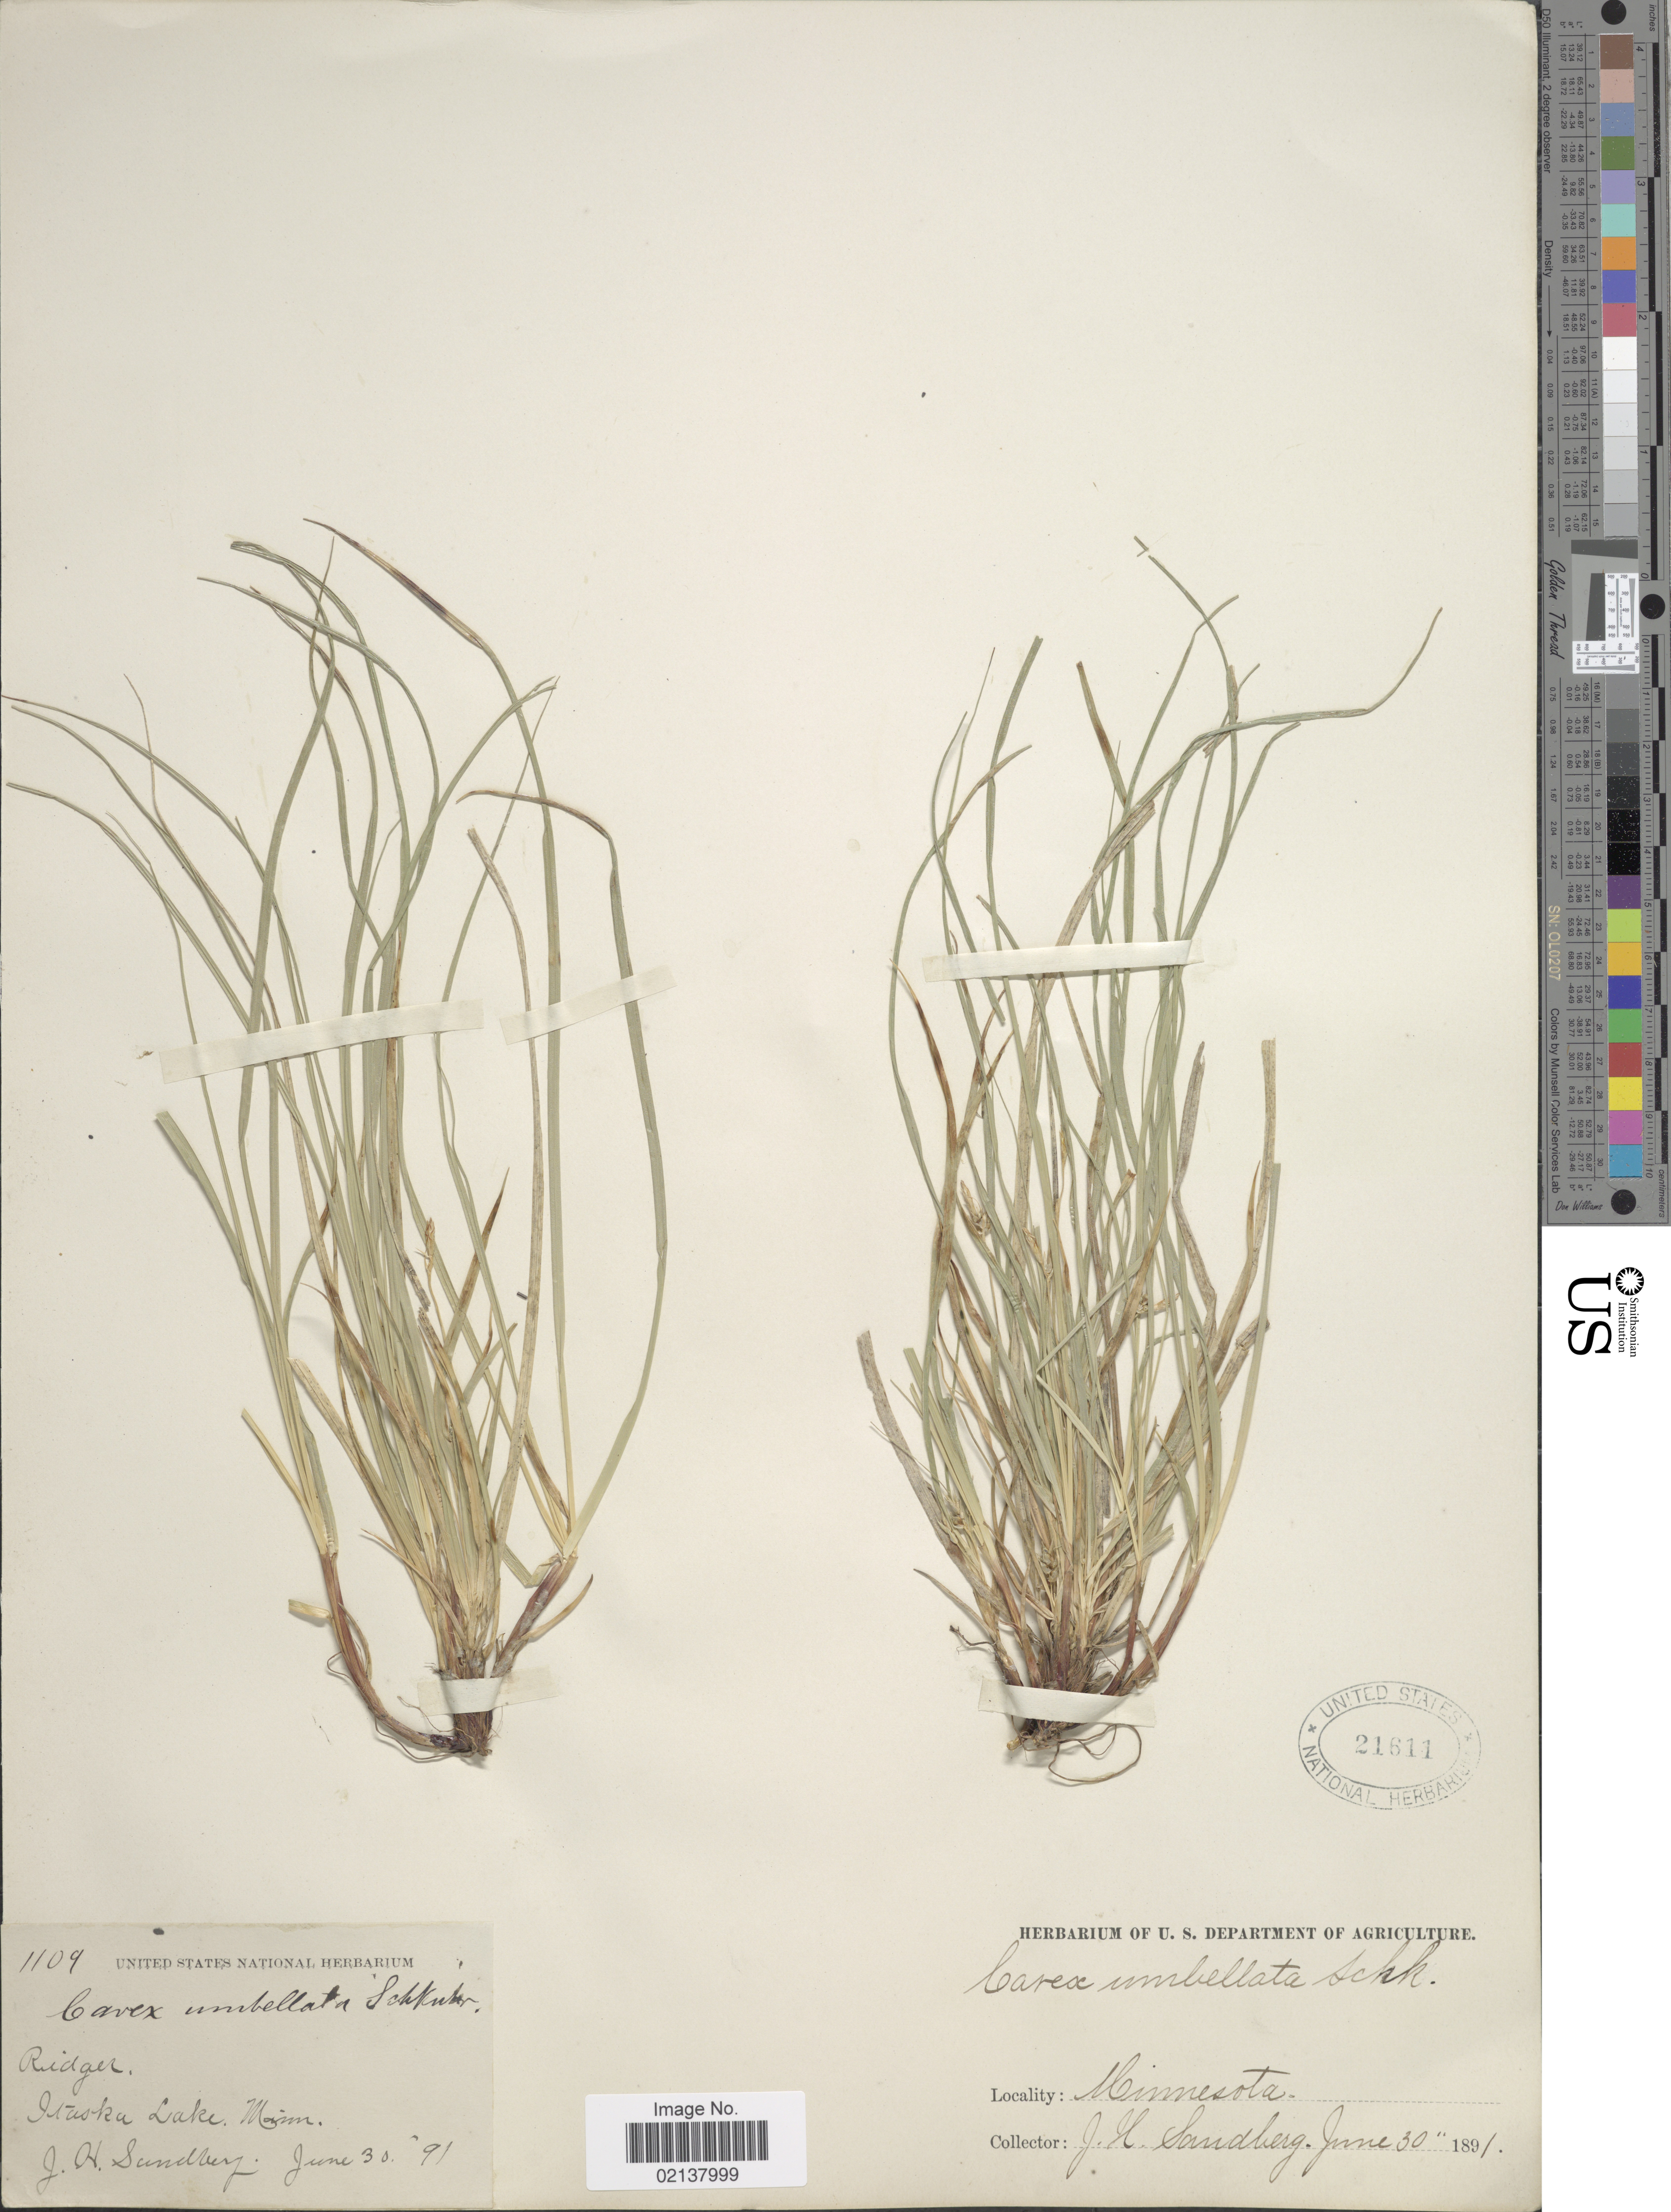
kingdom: Plantae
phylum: Tracheophyta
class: Liliopsida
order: Poales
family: Cyperaceae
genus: Carex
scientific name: Carex umbellata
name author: Schkuhr ex Willd.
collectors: J. H. Sandberg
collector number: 1109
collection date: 1891-06-30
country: United States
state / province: Minnesota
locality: Itaska Lake, Minn.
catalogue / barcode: US 21611